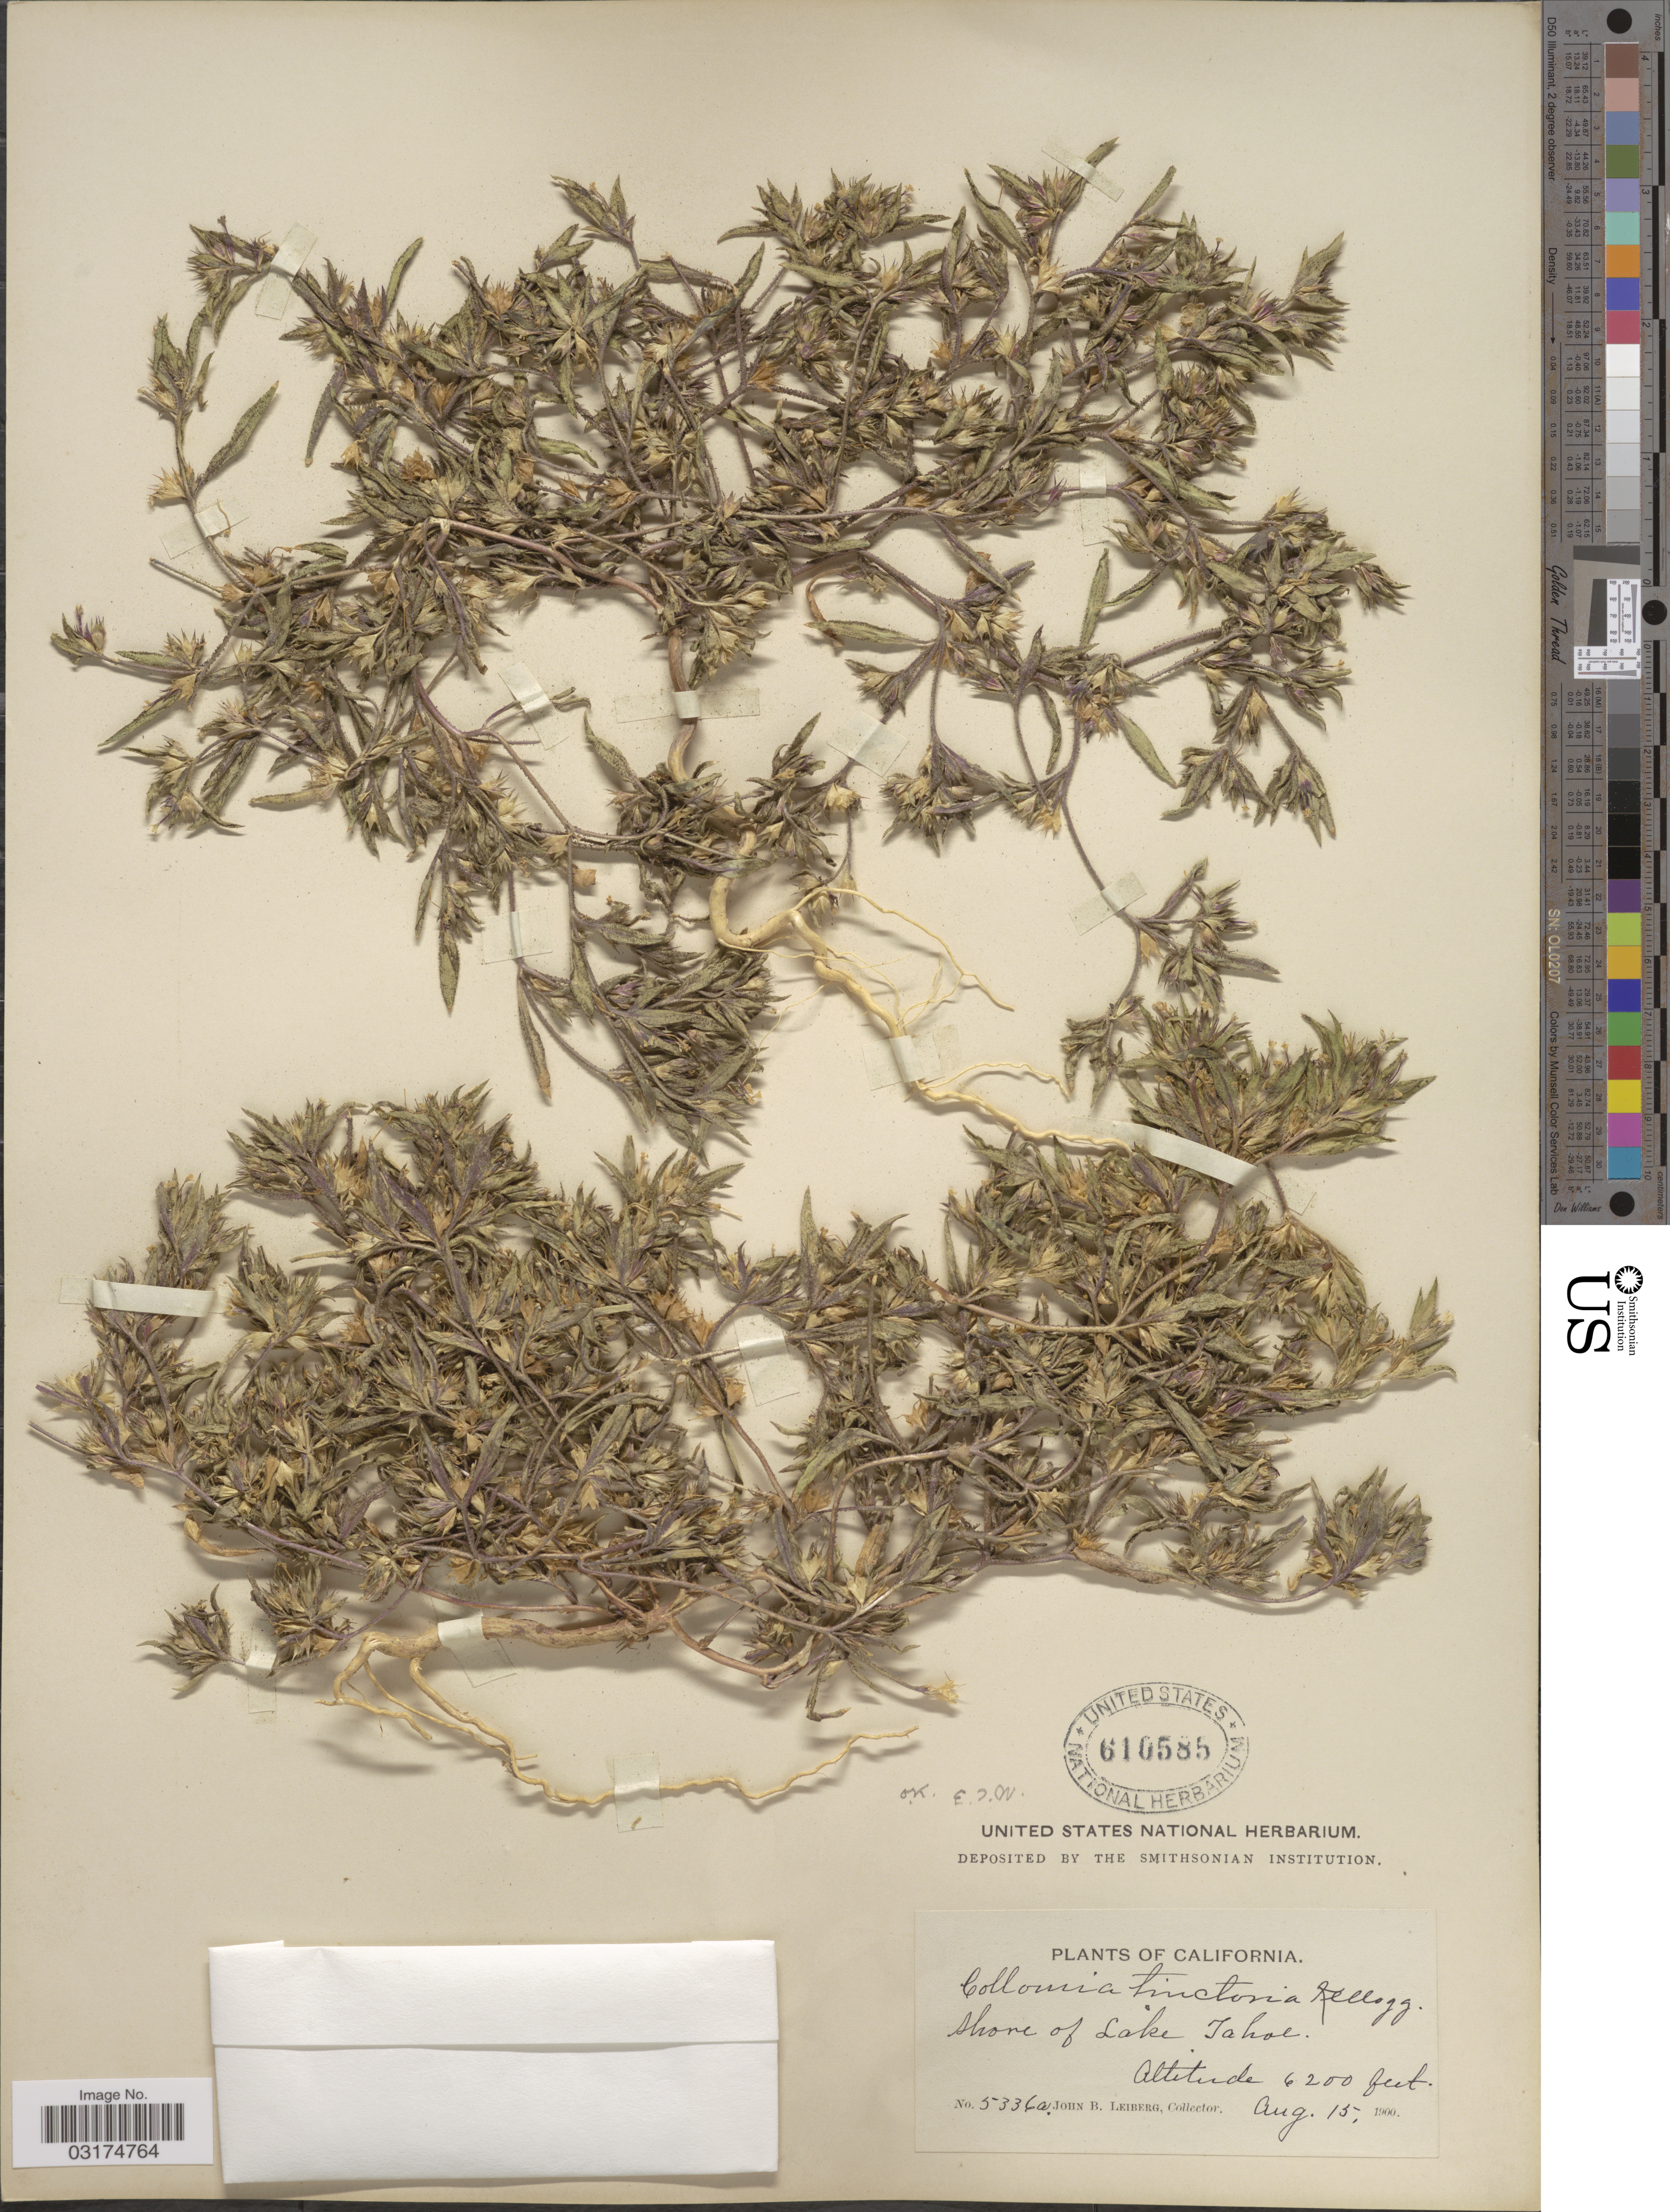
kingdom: Plantae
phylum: Tracheophyta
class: Magnoliopsida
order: Ericales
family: Polemoniaceae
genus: Collomia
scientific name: Collomia tinctoria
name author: Kellogg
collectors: J. B. Leiberg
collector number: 5336a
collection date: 1900-08-15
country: United States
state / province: California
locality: Shore of Lake Tahoe.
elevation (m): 1890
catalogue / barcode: US 610585